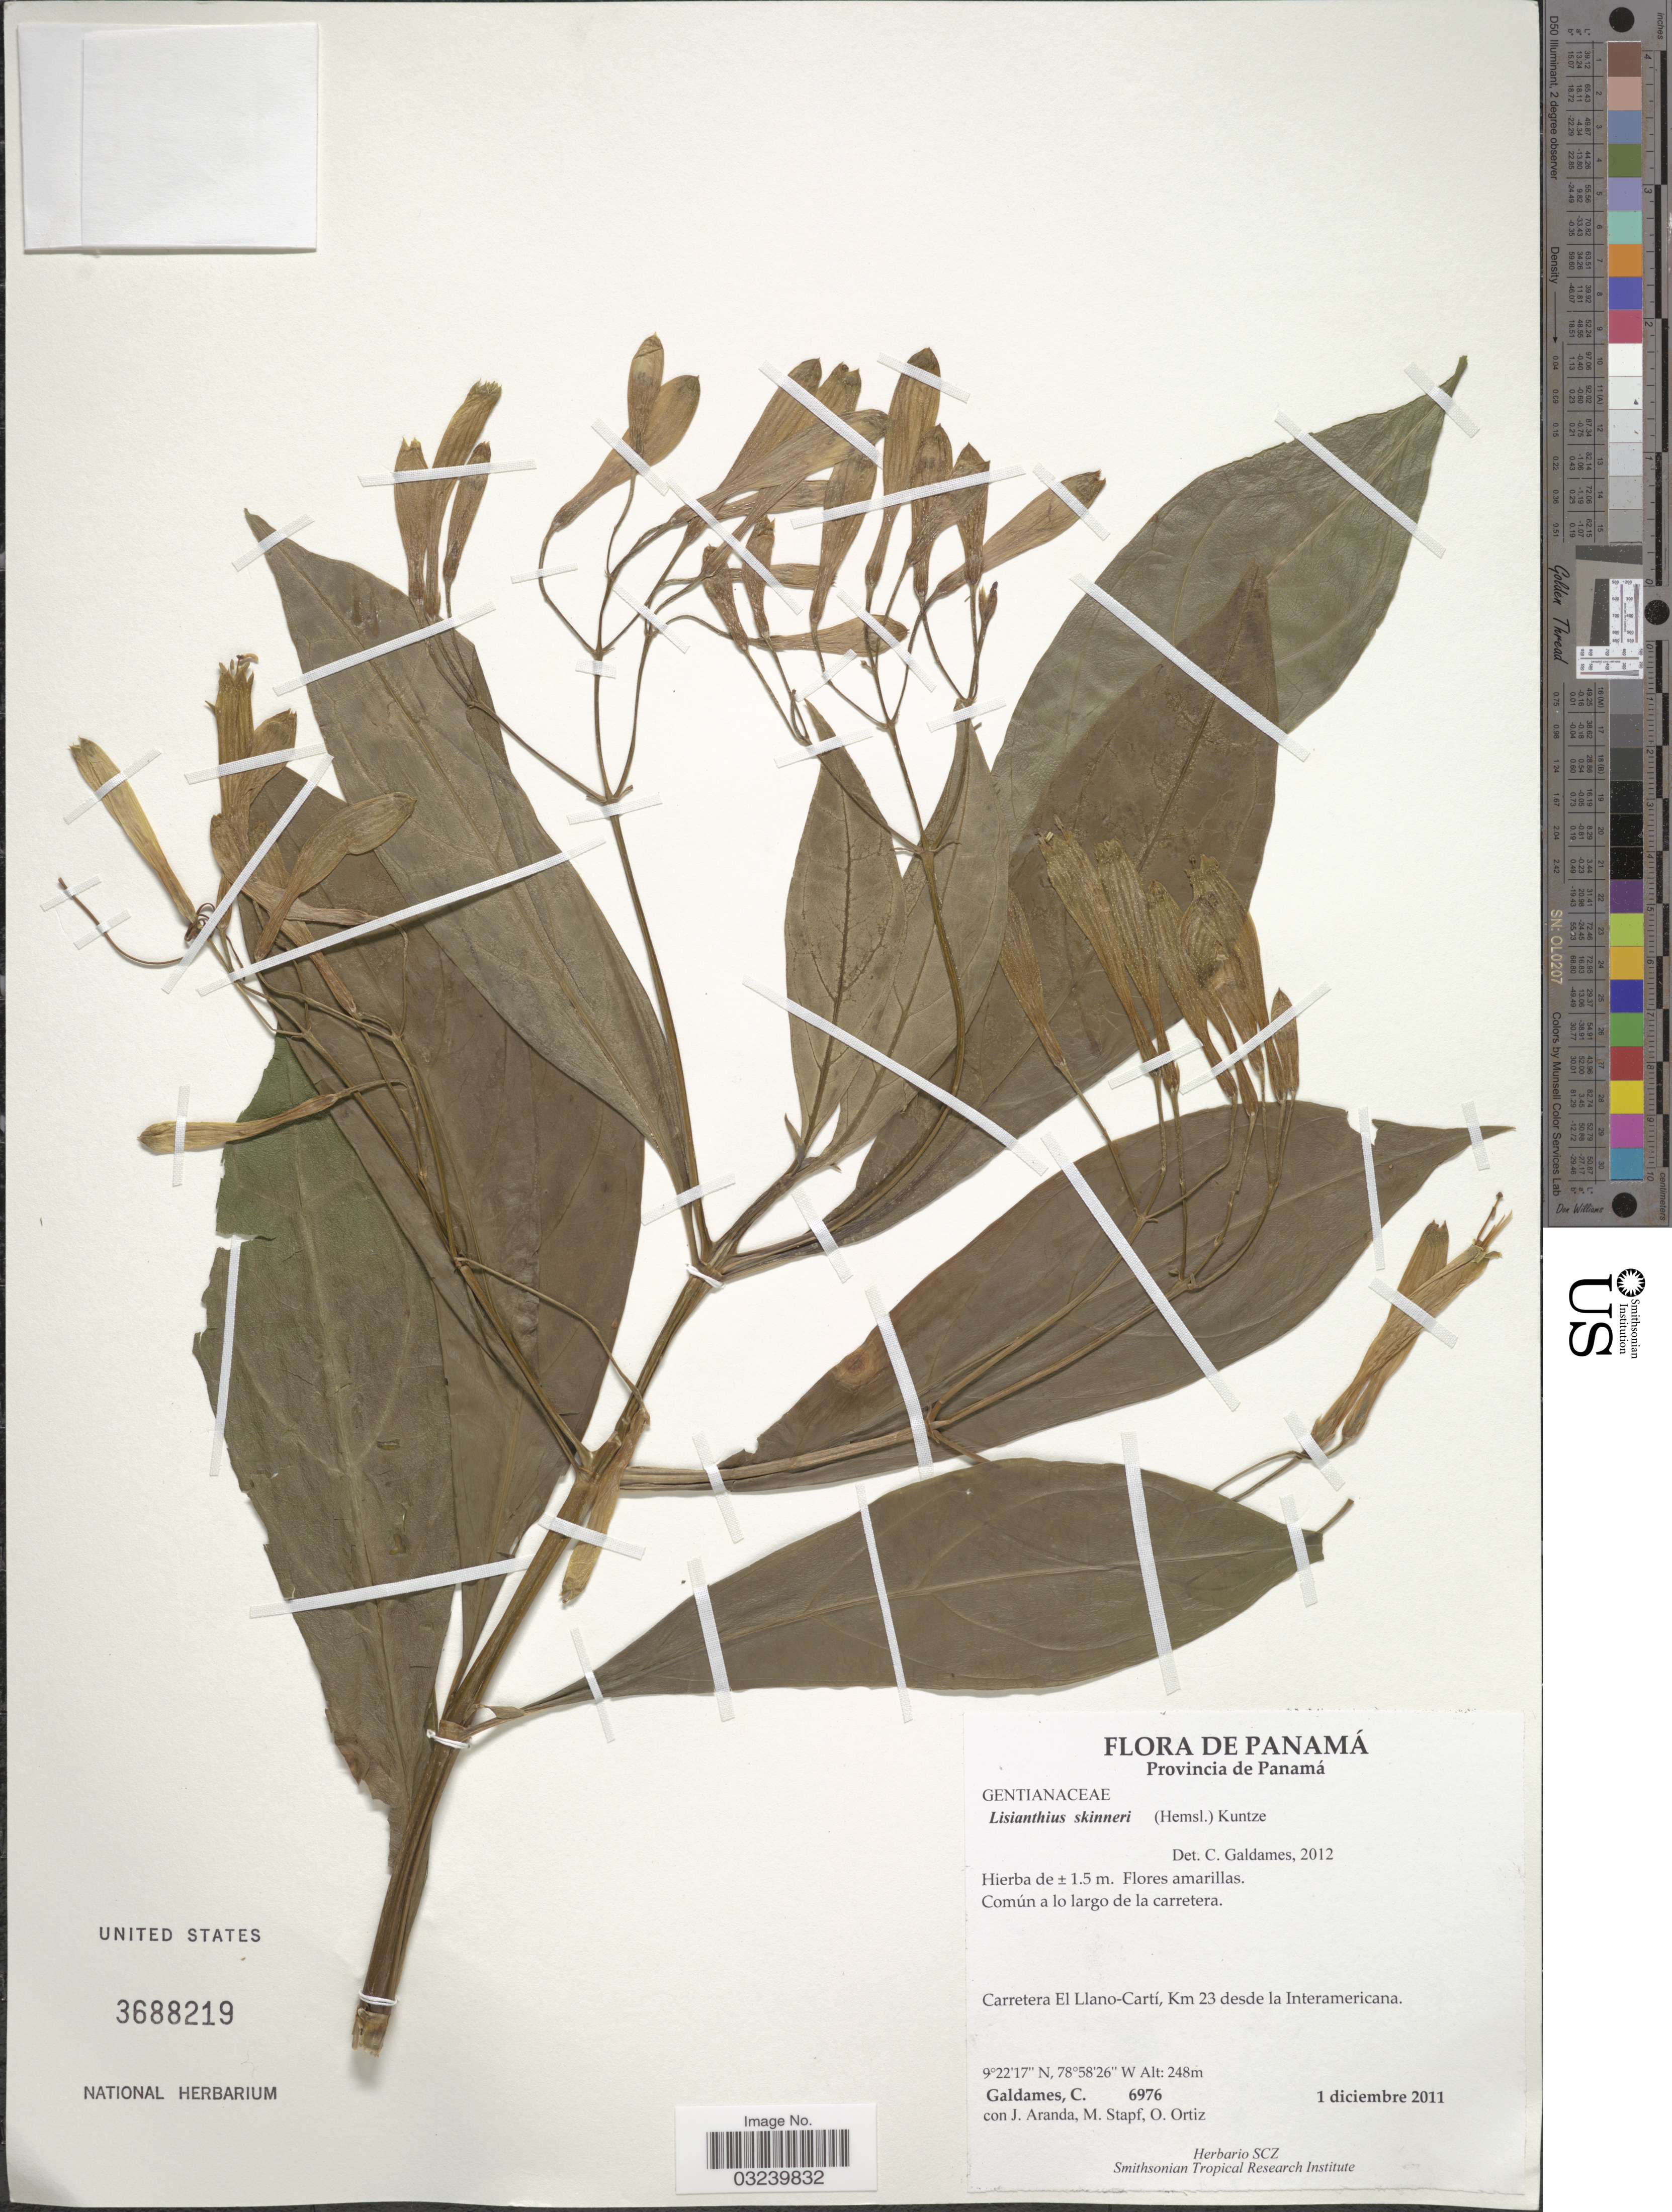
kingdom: Plantae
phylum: Tracheophyta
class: Magnoliopsida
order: Gentianales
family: Gentianaceae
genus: Lisianthius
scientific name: Lisianthius skinneri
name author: (Hemsl.) Kuntze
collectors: C. Galdames, J. Aranda, M. Stapf & O. O. Ortiz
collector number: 6976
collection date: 2011-12-01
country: Panama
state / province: Panamá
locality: Carretera El Llano-Cartí, Km 23 desde la interamericana.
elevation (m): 248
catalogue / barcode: US 3688219